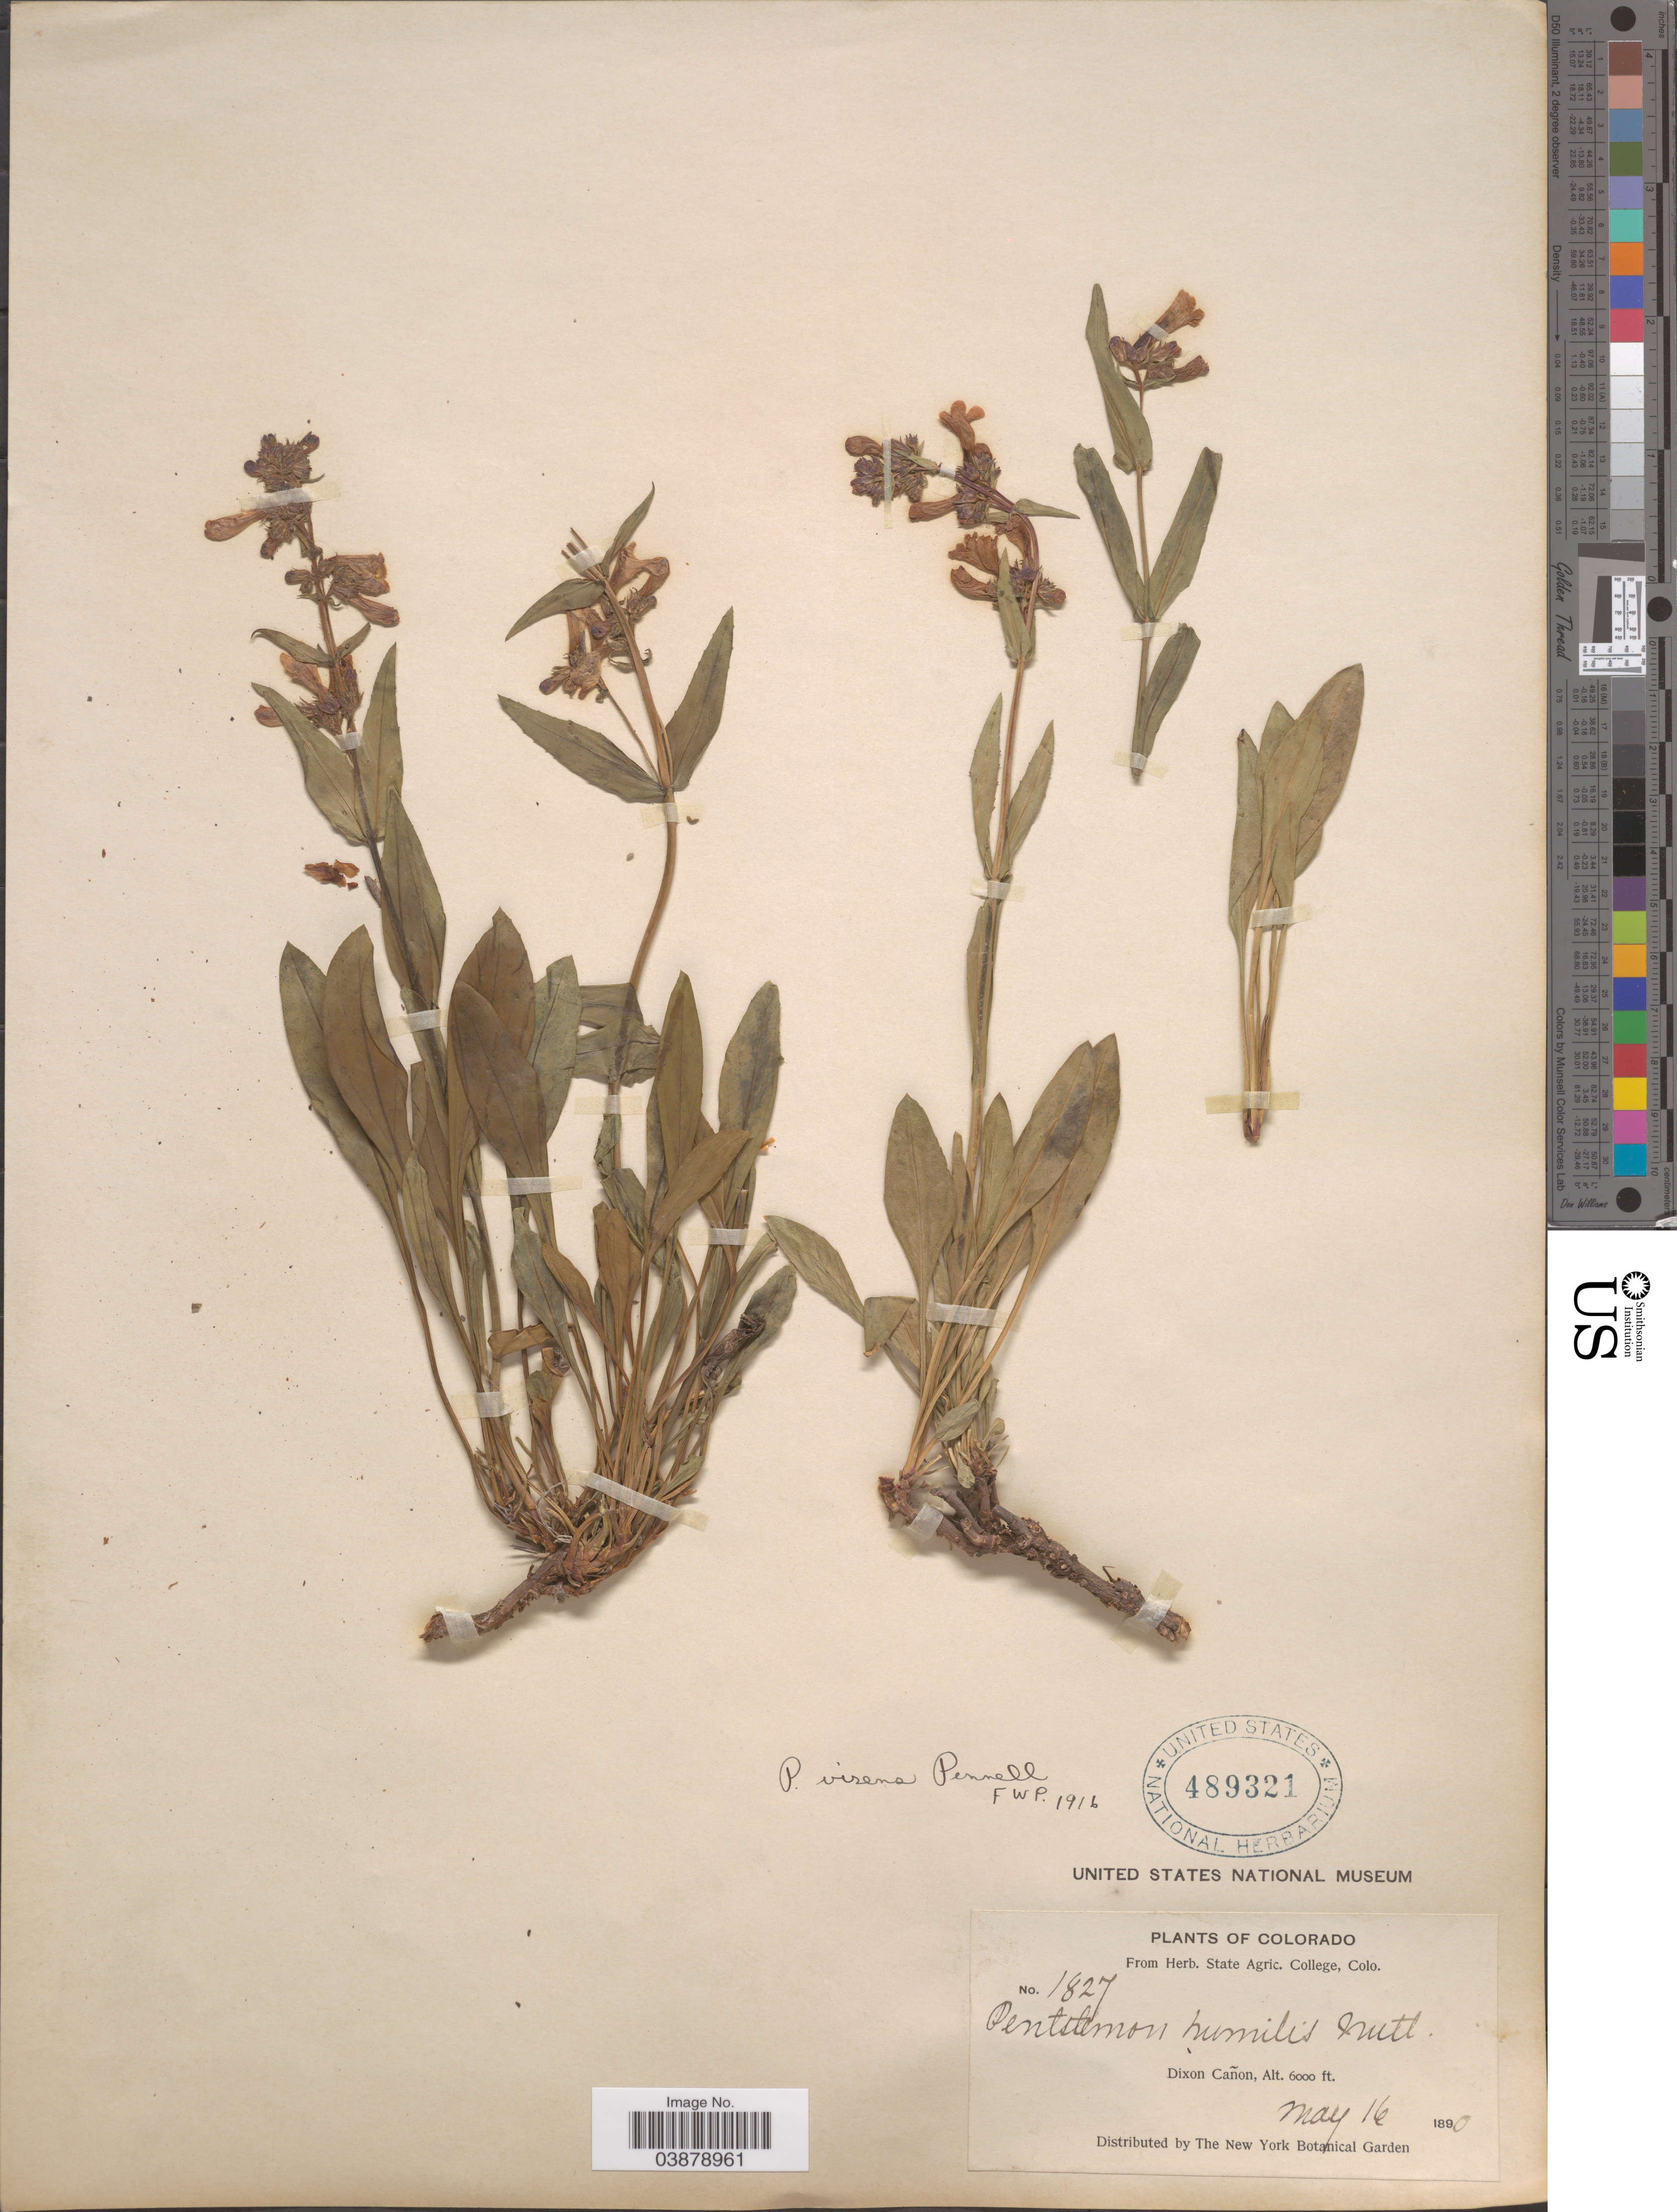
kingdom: Plantae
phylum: Tracheophyta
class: Magnoliopsida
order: Lamiales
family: Plantaginaceae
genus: Penstemon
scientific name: Penstemon virens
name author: Pennell ex Rydb.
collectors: ex herb. State Agric. College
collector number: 1827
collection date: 1890-05-16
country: United States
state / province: Colorado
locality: Dixon Cañon.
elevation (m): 1829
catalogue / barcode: US 489321